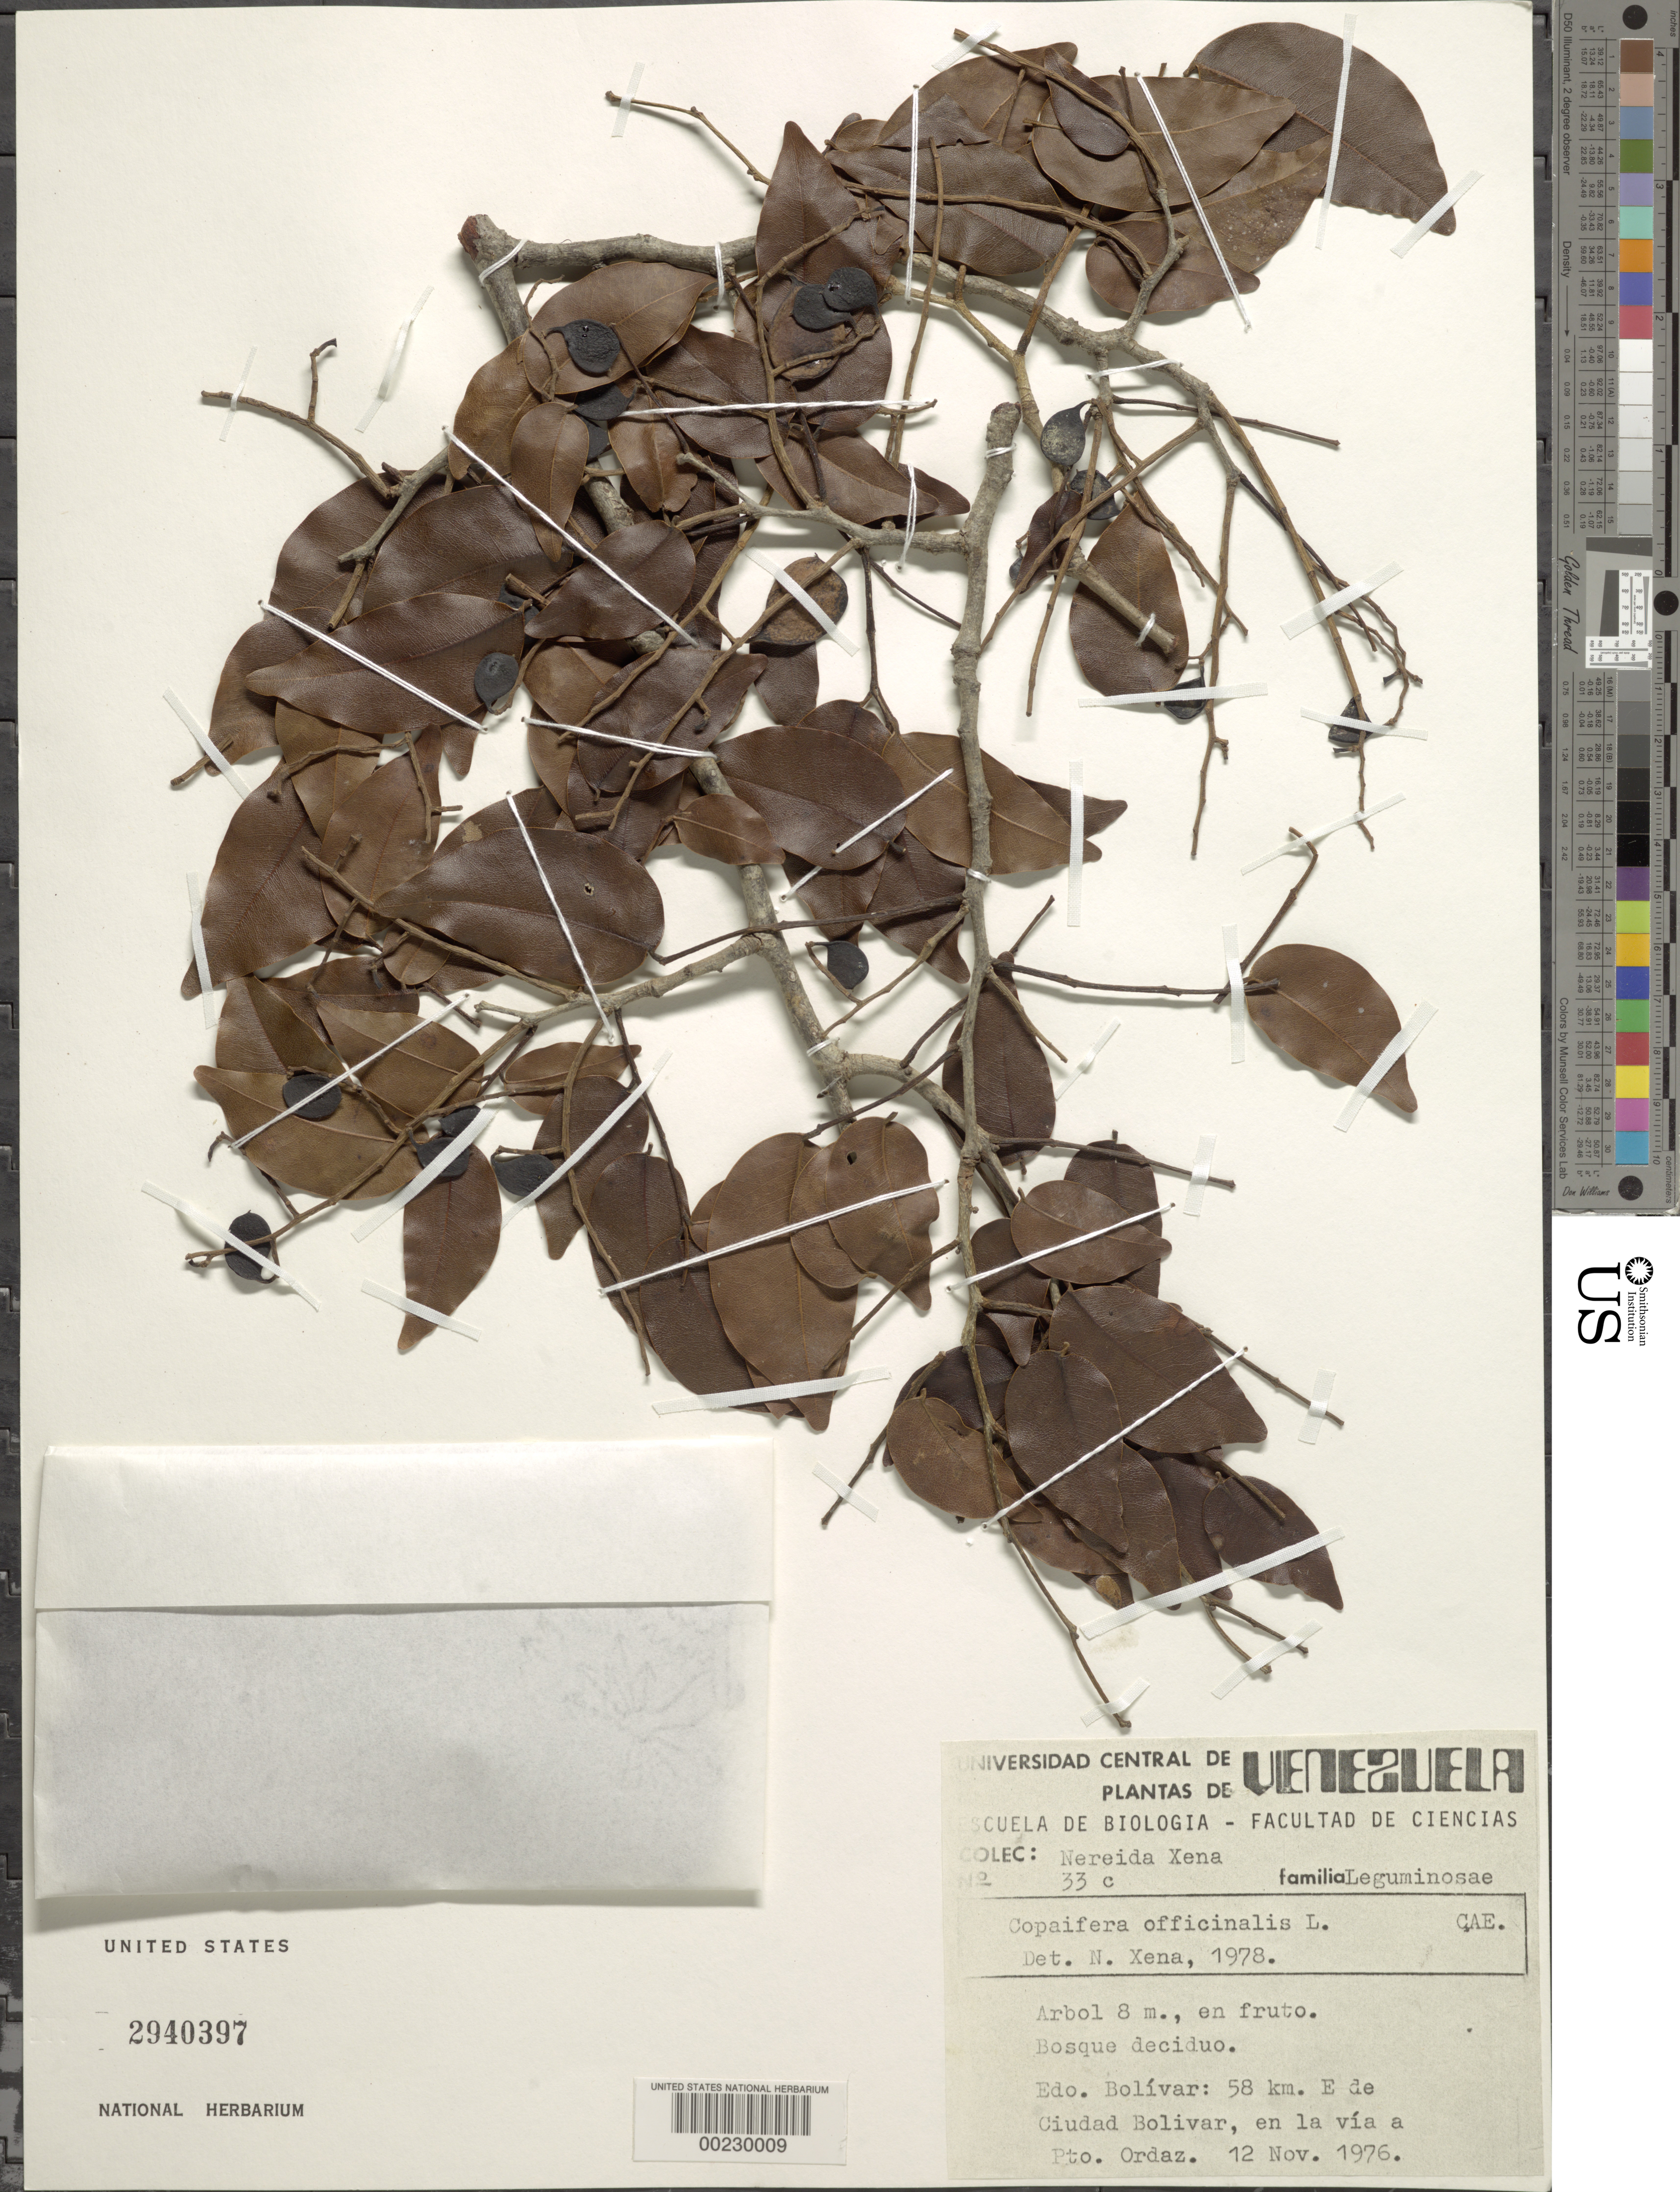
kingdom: Plantae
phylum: Tracheophyta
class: Magnoliopsida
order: Fabales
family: Fabaceae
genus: Copaifera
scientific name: Copaifera officinalis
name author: (Jacq.) L.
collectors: N. Xena de Enrech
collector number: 33c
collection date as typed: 12 Nov 1976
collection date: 1976-11-12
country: Venezuela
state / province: Bolivar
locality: Ciudad bolivar, on the road to pto. ordaz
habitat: Decidous forest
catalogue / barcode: US 2940397